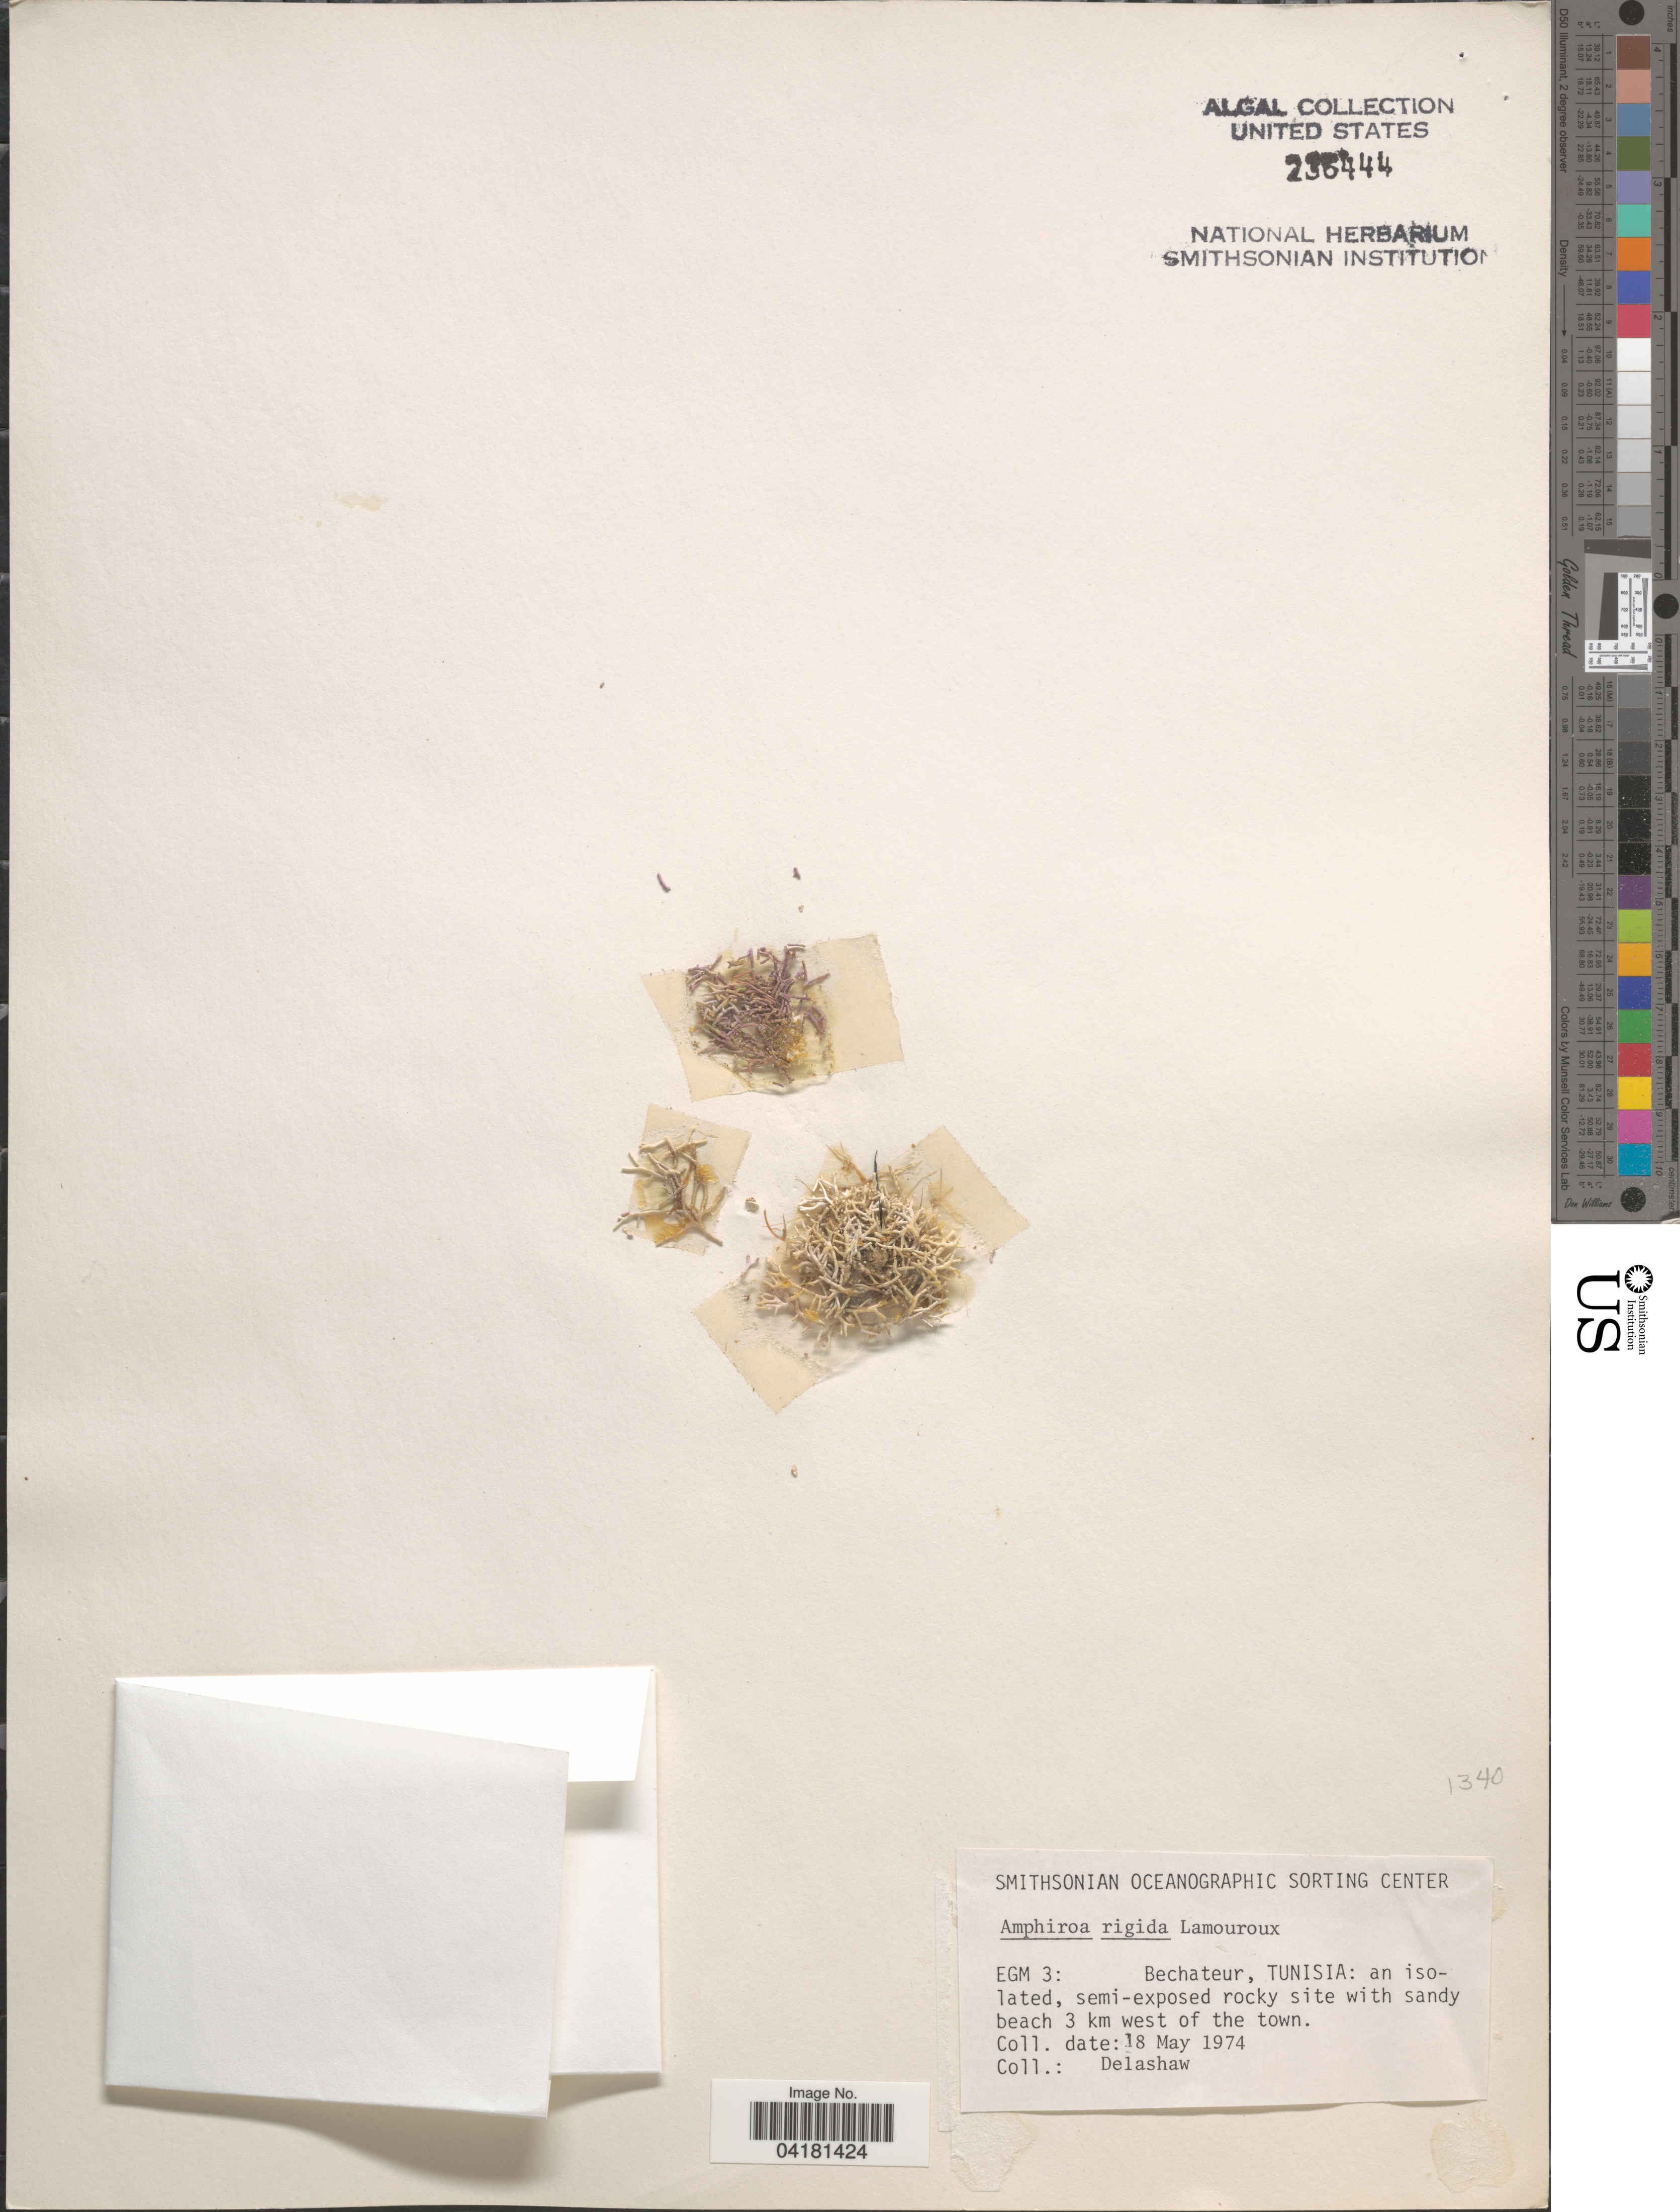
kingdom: Plantae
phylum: Rhodophyta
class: Florideophyceae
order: Corallinales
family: Lithophyllaceae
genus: Amphiroa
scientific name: Amphiroa rigida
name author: W.R. Taylor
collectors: -. Delashaw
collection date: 1974-05-18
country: Tunisia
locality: EGM 3: Bechateur, Tunisia: an isolated, semi-exposed rocky site with sandy beach 3 km west of the town.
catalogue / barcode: US 236444